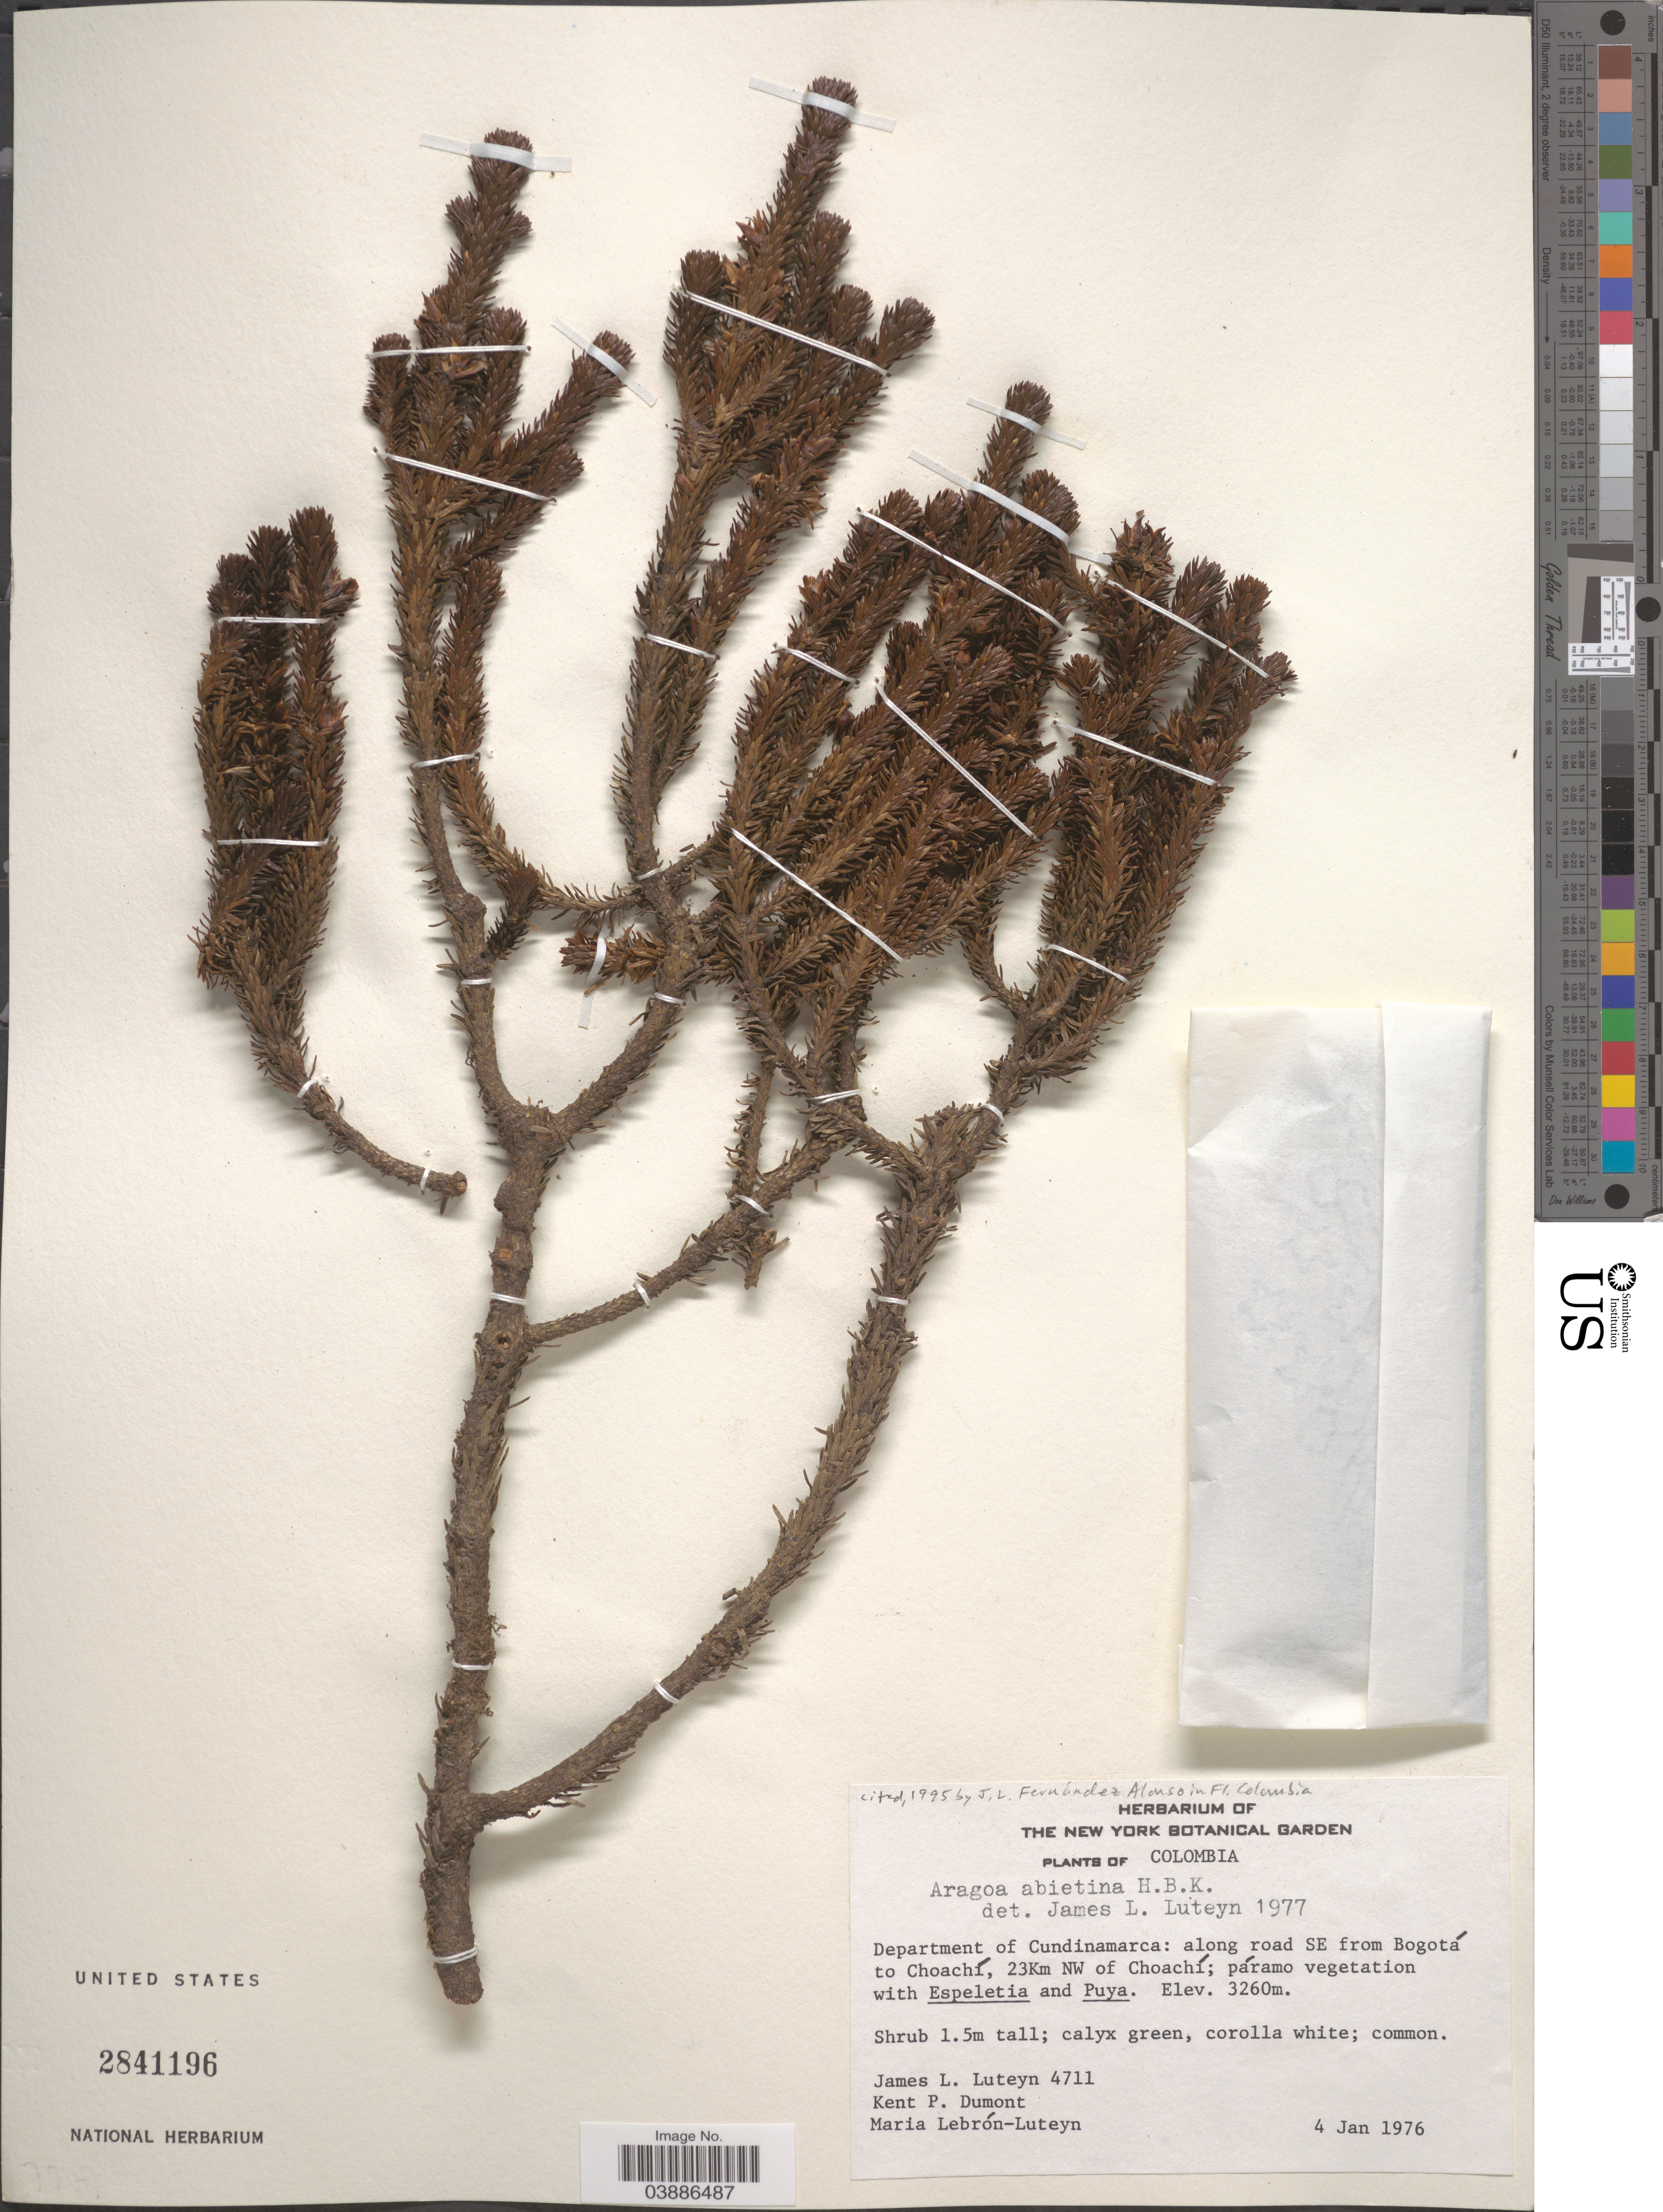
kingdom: Plantae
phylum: Tracheophyta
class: Magnoliopsida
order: Lamiales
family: Plantaginaceae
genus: Aragoa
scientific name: Aragoa abietina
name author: Kunth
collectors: J. Luteyn, K. P. Dumont & M. L. Lebrón-Luteyn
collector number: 4711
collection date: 1976-01-04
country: Colombia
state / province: Cundinamarca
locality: Department of Cundinamarca: along road SE from Bogotá to Choachí, 23Km NW of Choachí.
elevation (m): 3260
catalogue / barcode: US 2841196